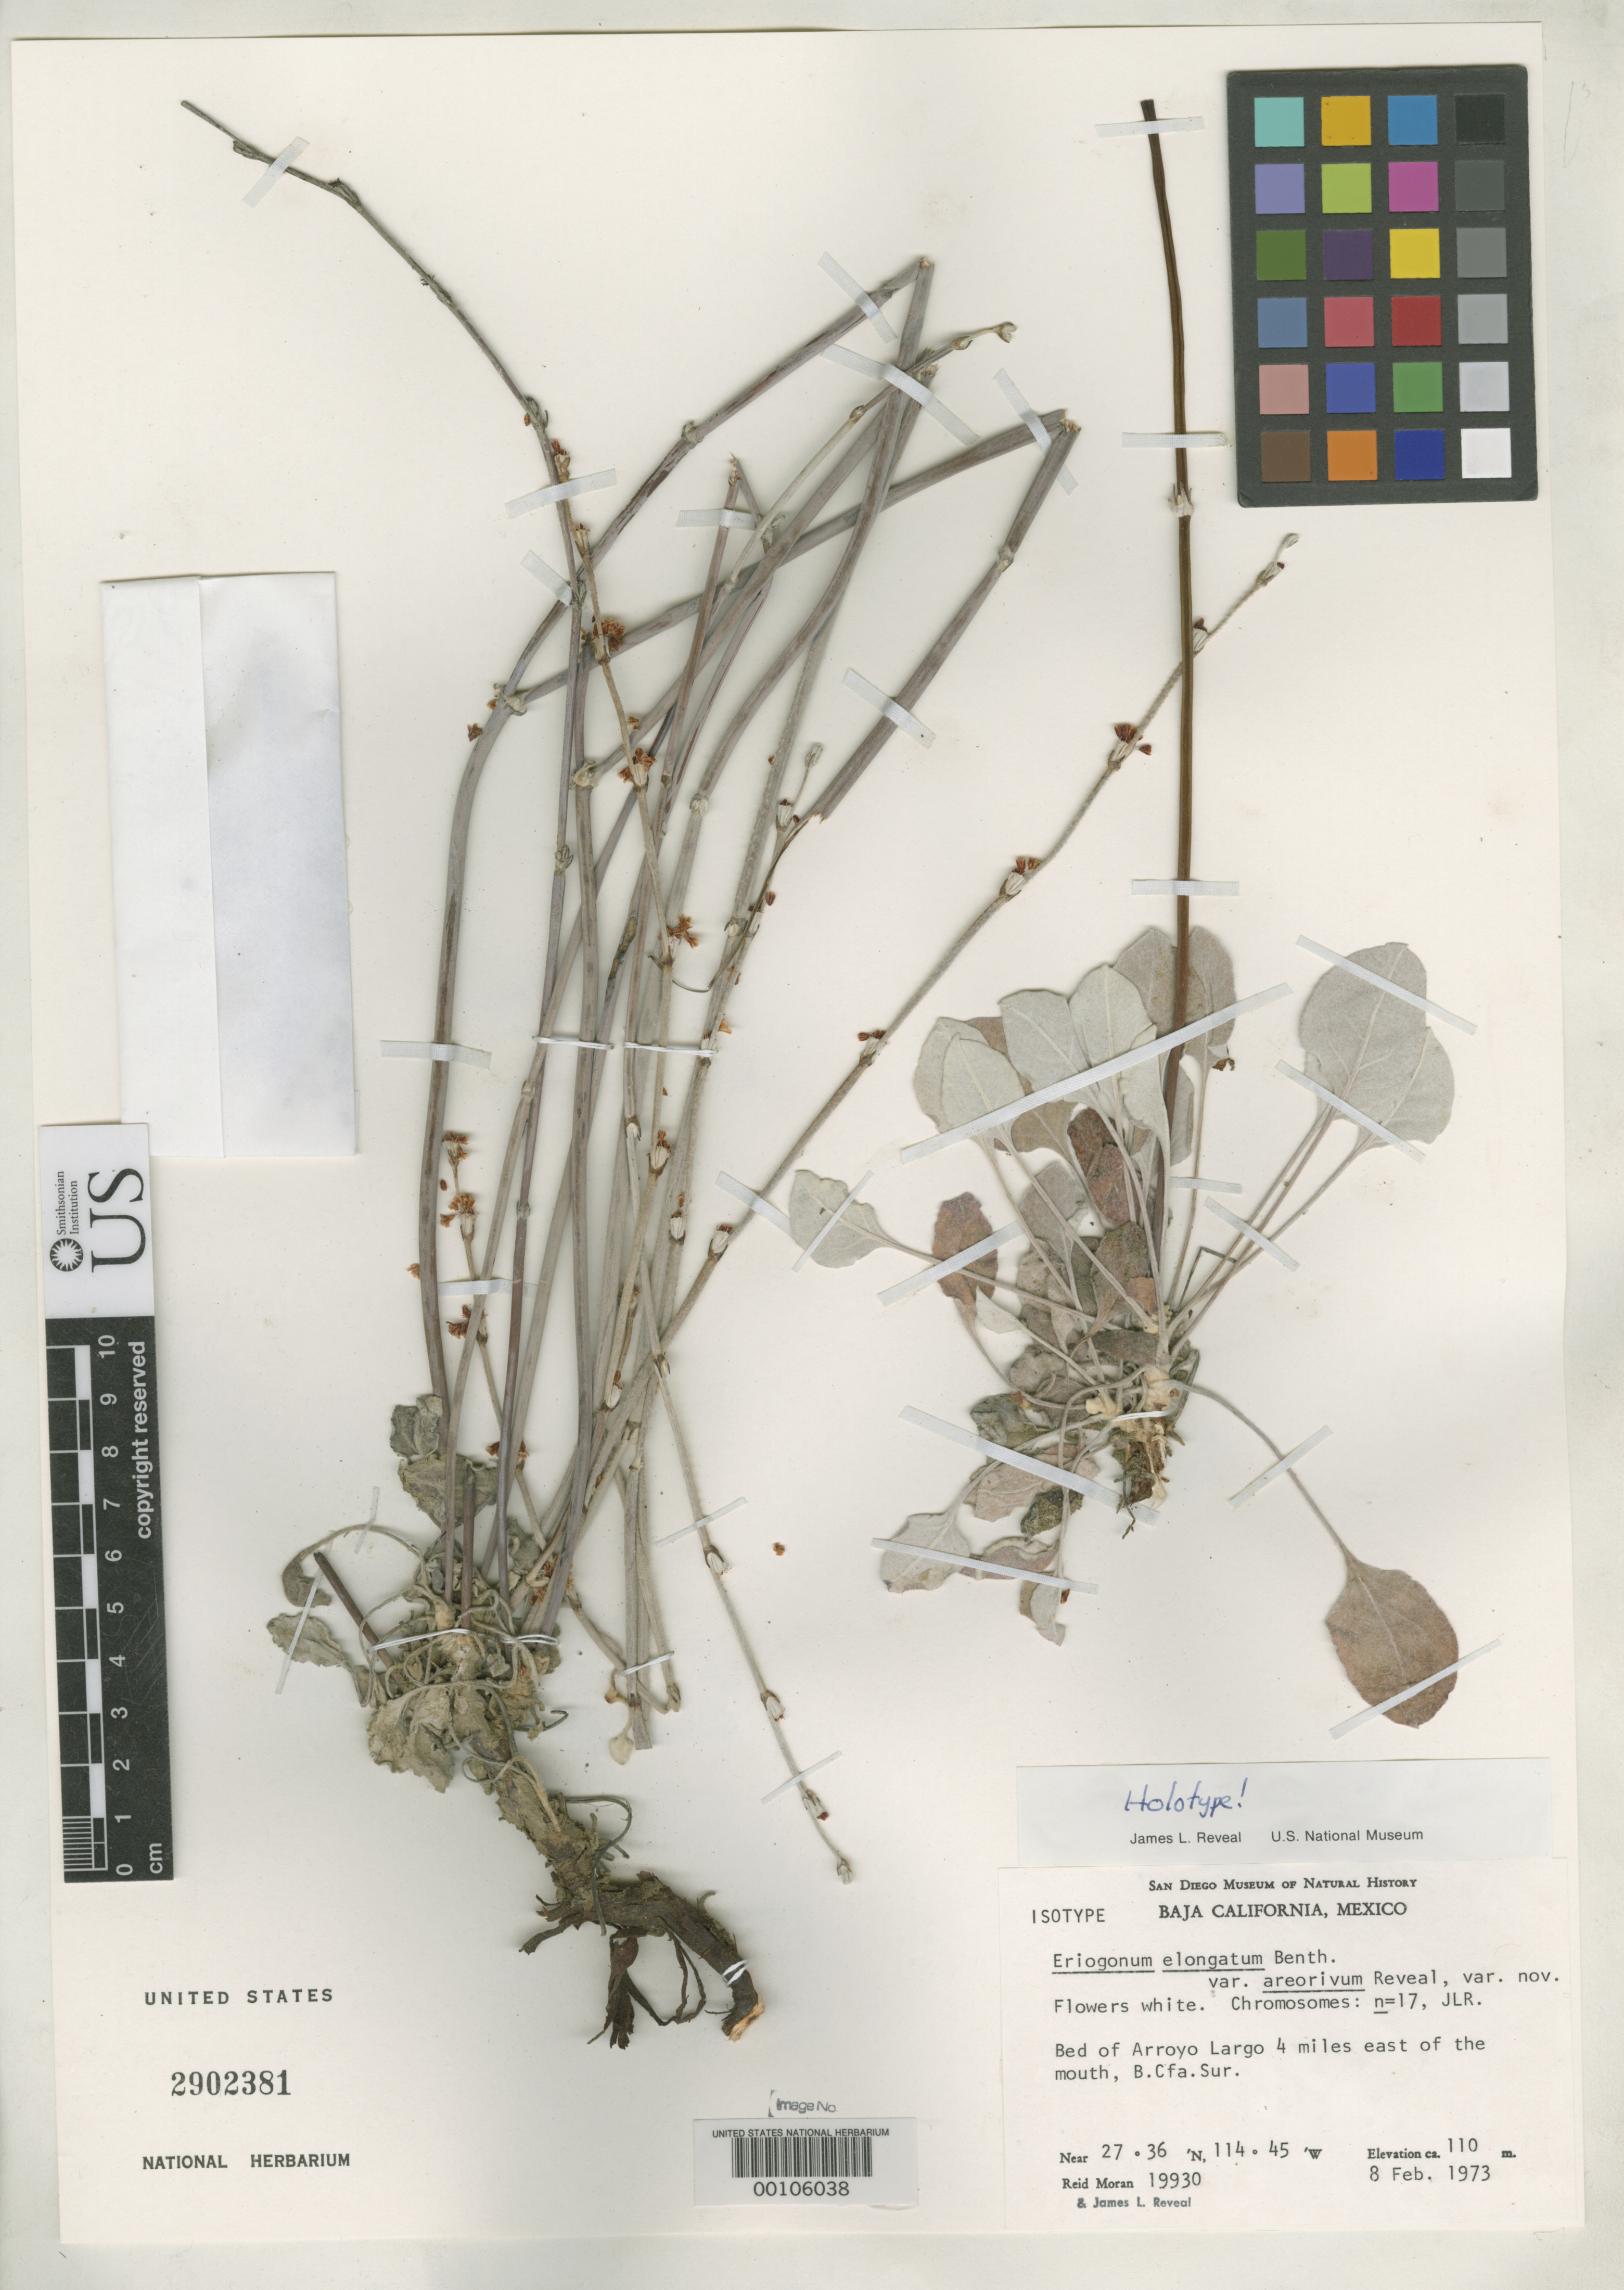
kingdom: Plantae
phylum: Tracheophyta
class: Magnoliopsida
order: Caryophyllales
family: Polygonaceae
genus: Eriogonum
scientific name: Eriogonum elongatum var. areorivum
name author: Reveal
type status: Isotype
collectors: R. V. Moran & J. L. Reveal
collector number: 19930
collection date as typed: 08 Feb 1973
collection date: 1973-02-08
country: Mexico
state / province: Baja California Sur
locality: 4 mi. E of mouth of Arroyo Largo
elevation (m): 110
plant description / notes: This sheet originally labeled as isotype, later annotated by Reveal (undated) as "Holotype", apparently in error (see USNH 3635478).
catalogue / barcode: US 2902381